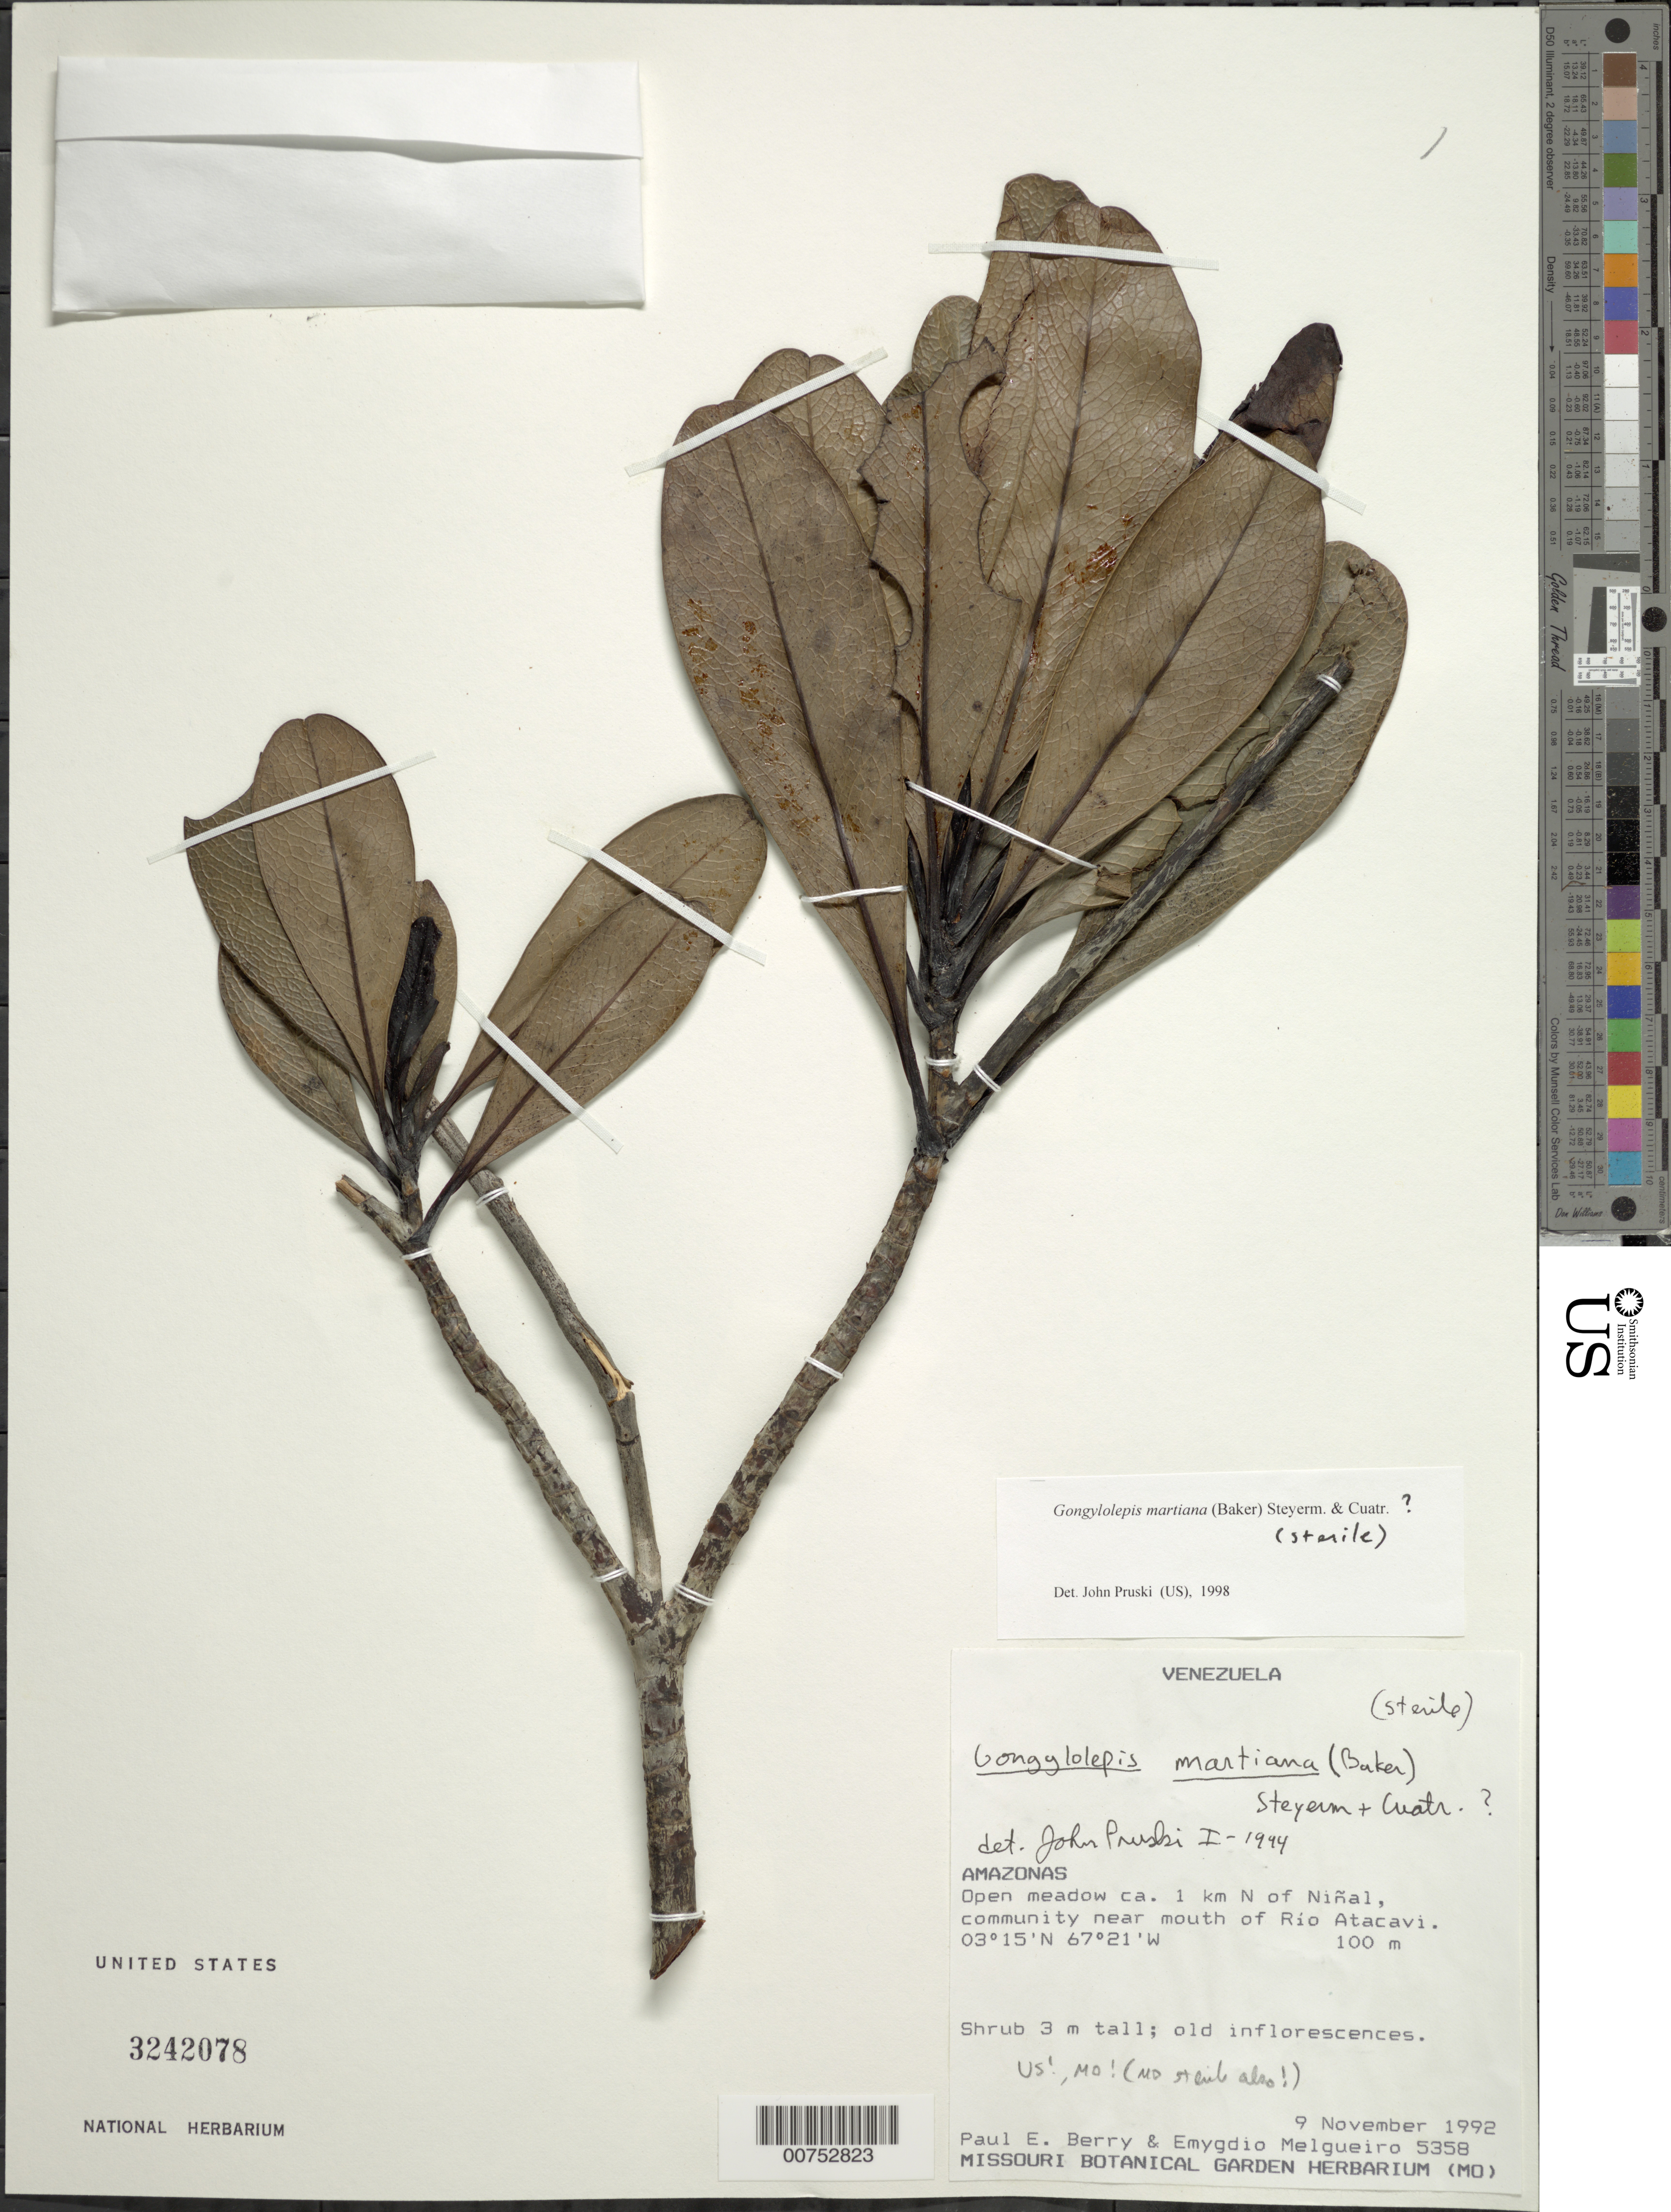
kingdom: Plantae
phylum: Tracheophyta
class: Magnoliopsida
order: Asterales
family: Asteraceae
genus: Gongylolepis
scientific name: Gongylolepis martiana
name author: (Baker) Steyerm. & Cuatrec.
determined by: Pruski, J. F.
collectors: P. E. Berry & E. Melgueiro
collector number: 5358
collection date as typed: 9-Nov-92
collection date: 1992-11-09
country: Venezuela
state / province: Amazonas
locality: Niñal community, 1 km N of, near mouth of Río Atacavi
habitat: Open meadow.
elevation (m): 100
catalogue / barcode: US 3242078